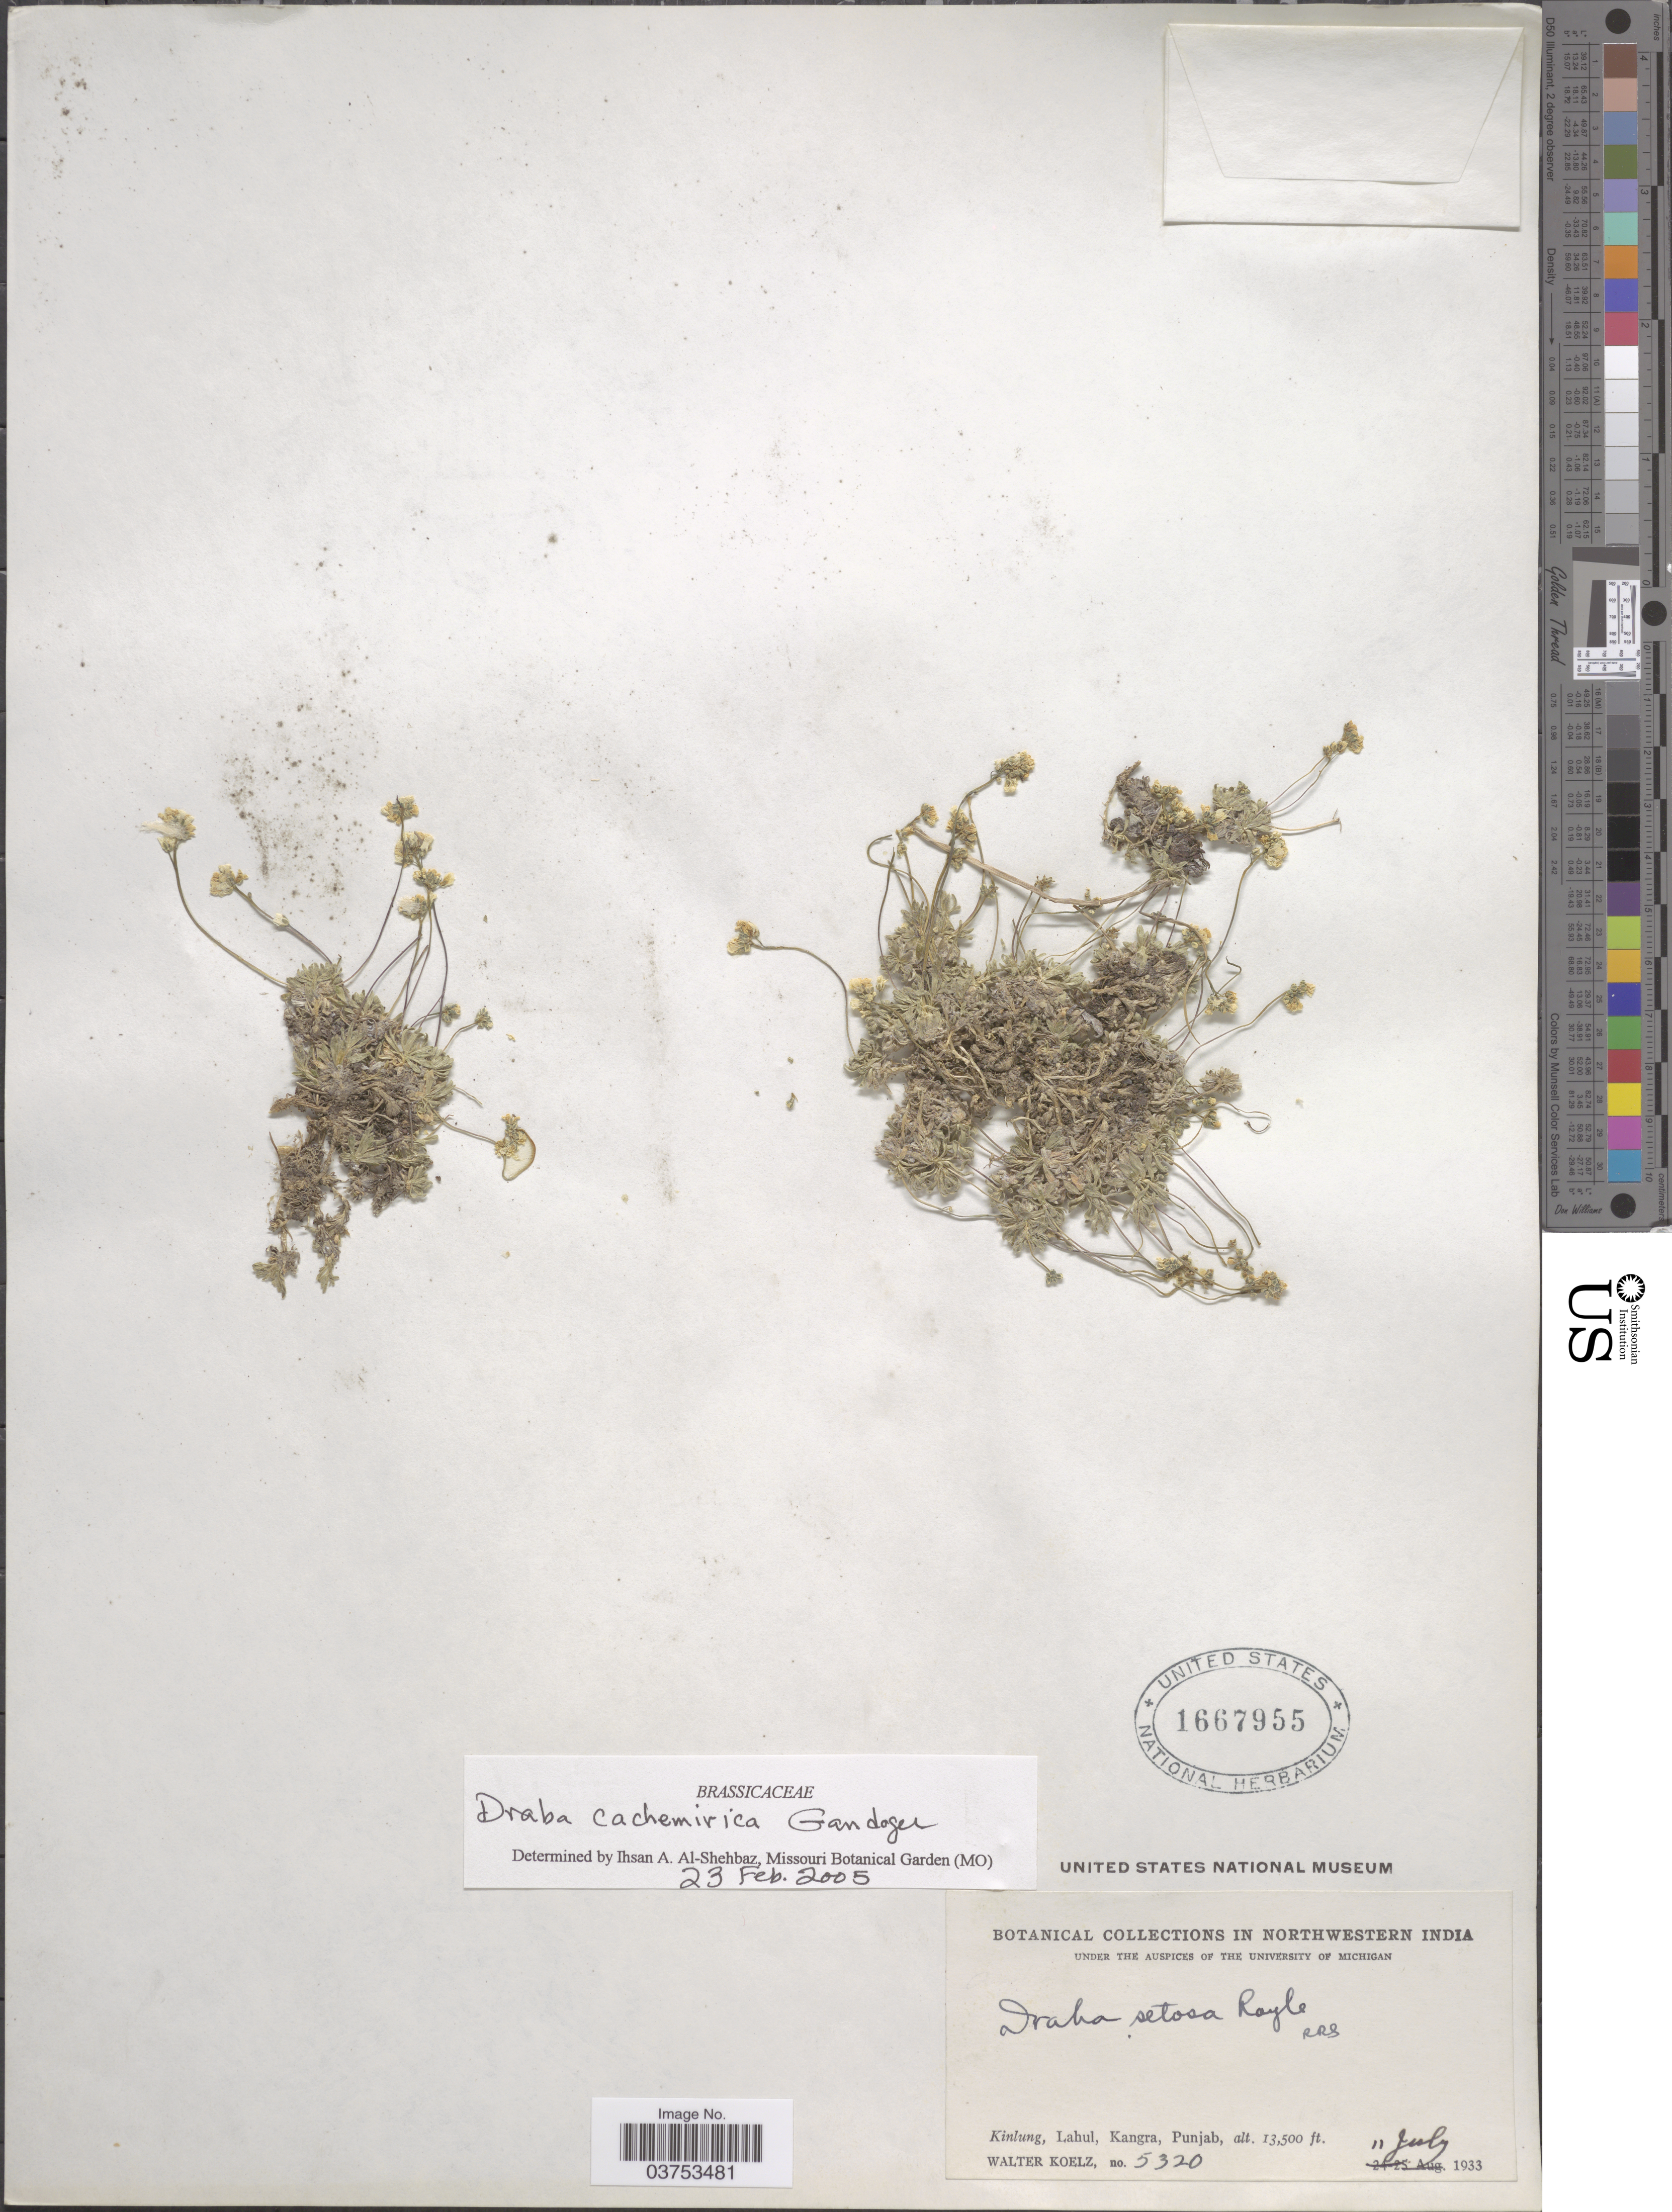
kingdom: Plantae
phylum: Tracheophyta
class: Magnoliopsida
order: Brassicales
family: Brassicaceae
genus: Draba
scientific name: Draba cachemirica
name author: Gand.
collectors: W. N. Koelz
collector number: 5320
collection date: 1933-07-11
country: India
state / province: Punjab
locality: Northwestern India. Kinlung, Lahul, Kangra.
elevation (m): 4115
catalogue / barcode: US 1667955